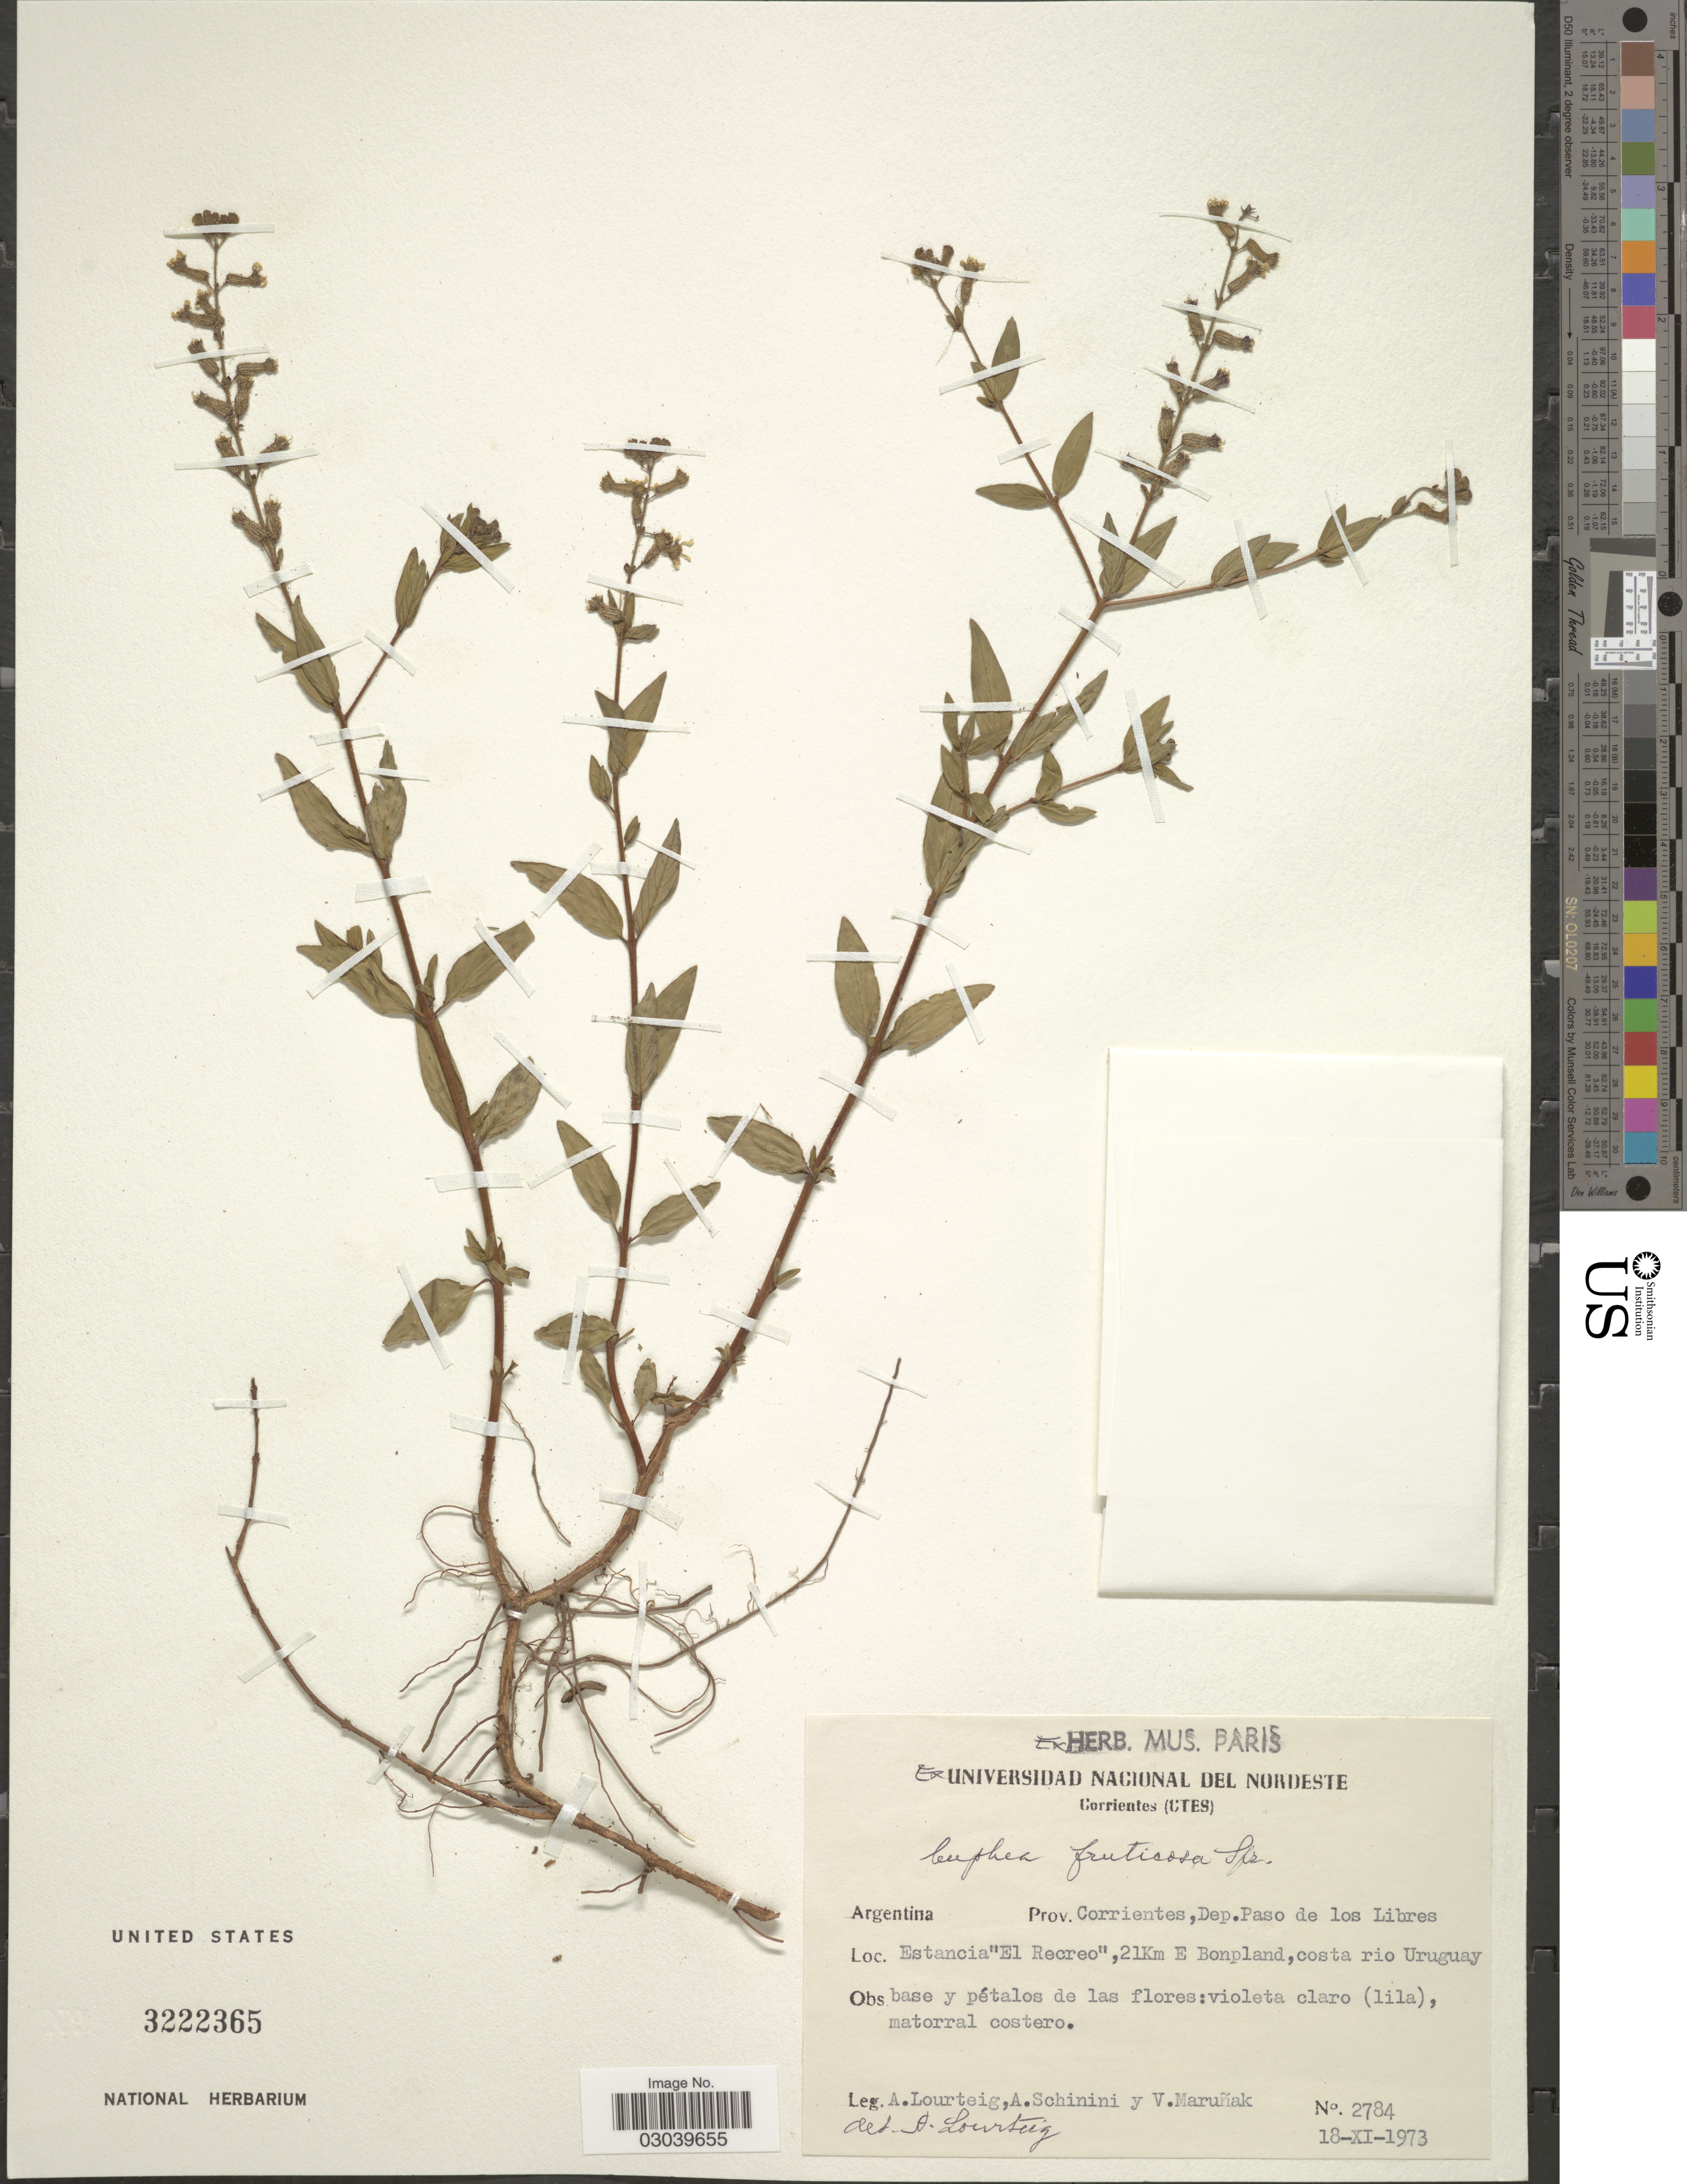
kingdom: Plantae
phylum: Tracheophyta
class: Magnoliopsida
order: Myrtales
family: Lythraceae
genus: Cuphea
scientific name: Cuphea fruticosa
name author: Spreng.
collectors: A. Lourteig, A. Schinini & V. Maruñak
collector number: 2784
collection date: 1973-11-18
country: Argentina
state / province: Corrientes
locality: Dep. Paso de los Libres. Estancia "El Recreo", 21Km E Bonpland, costa rio Uruguay.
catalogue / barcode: US 3222365